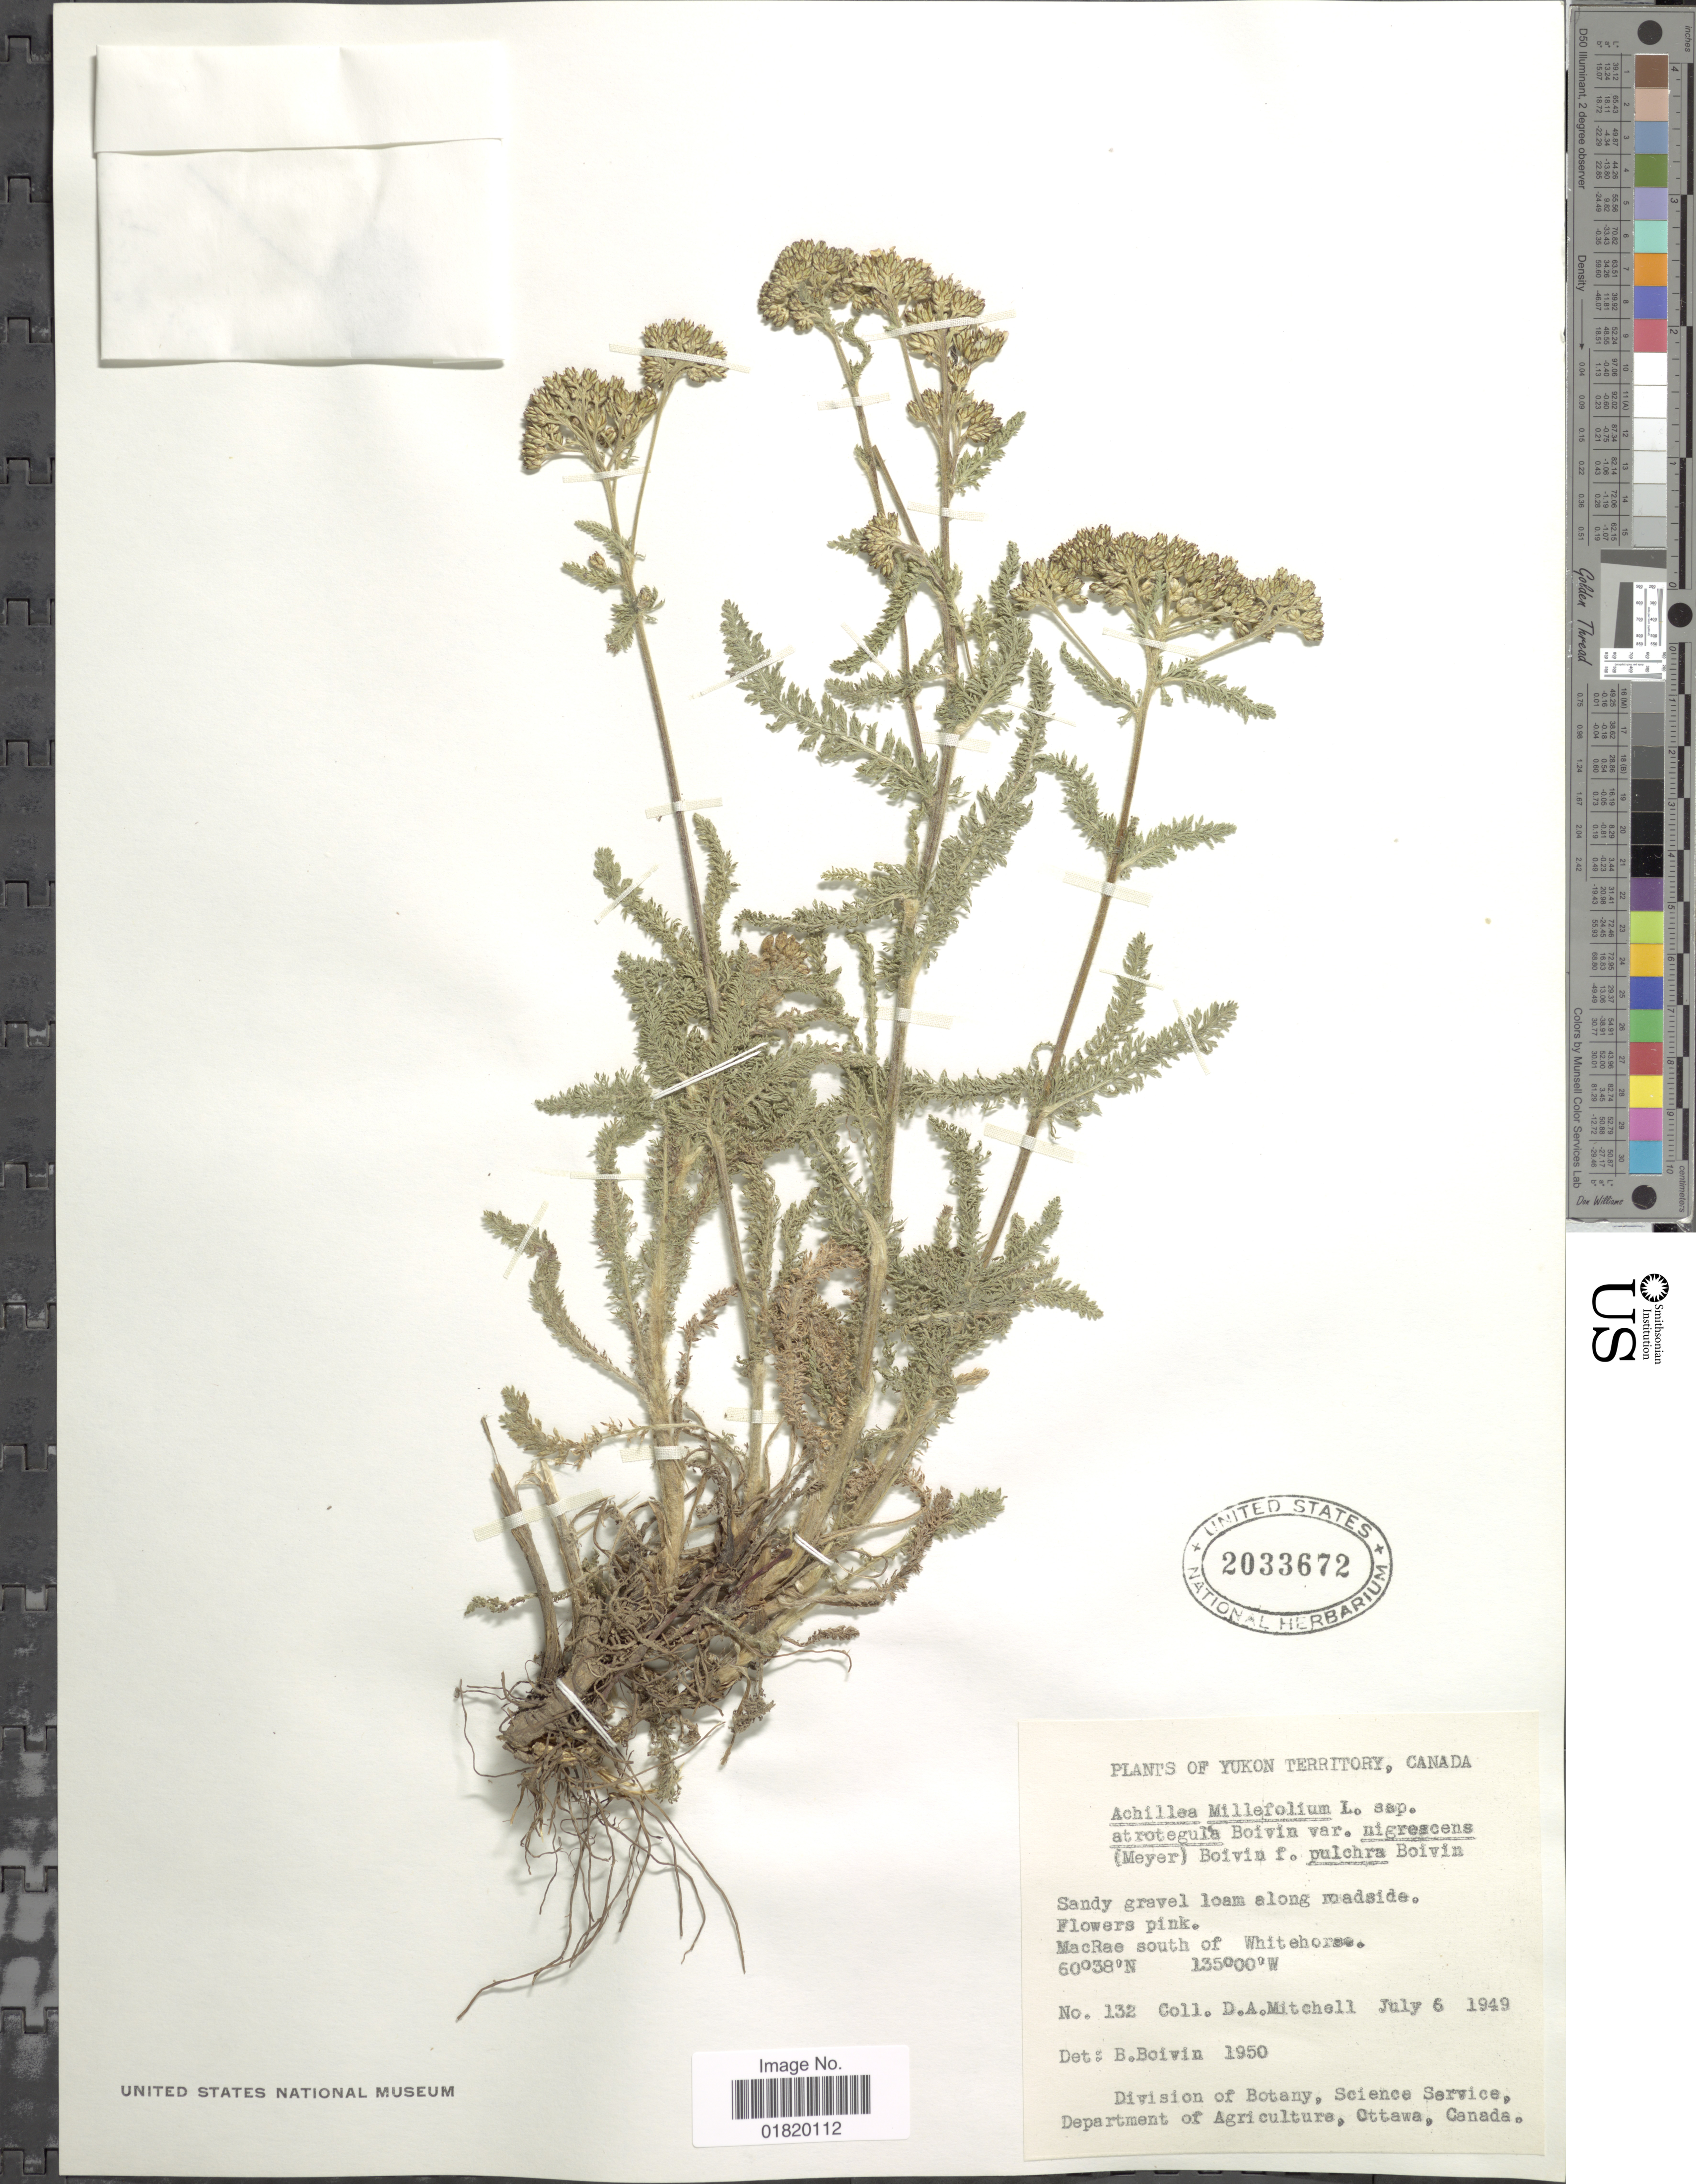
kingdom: Plantae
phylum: Tracheophyta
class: Magnoliopsida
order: Asterales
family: Asteraceae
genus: Achillea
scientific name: Achillea millefolium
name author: L.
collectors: D. Mitchell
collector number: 132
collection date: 1949-07-06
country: Canada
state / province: Yukon Territory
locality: MacRae south of Whitehorse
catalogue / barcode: US 2033672